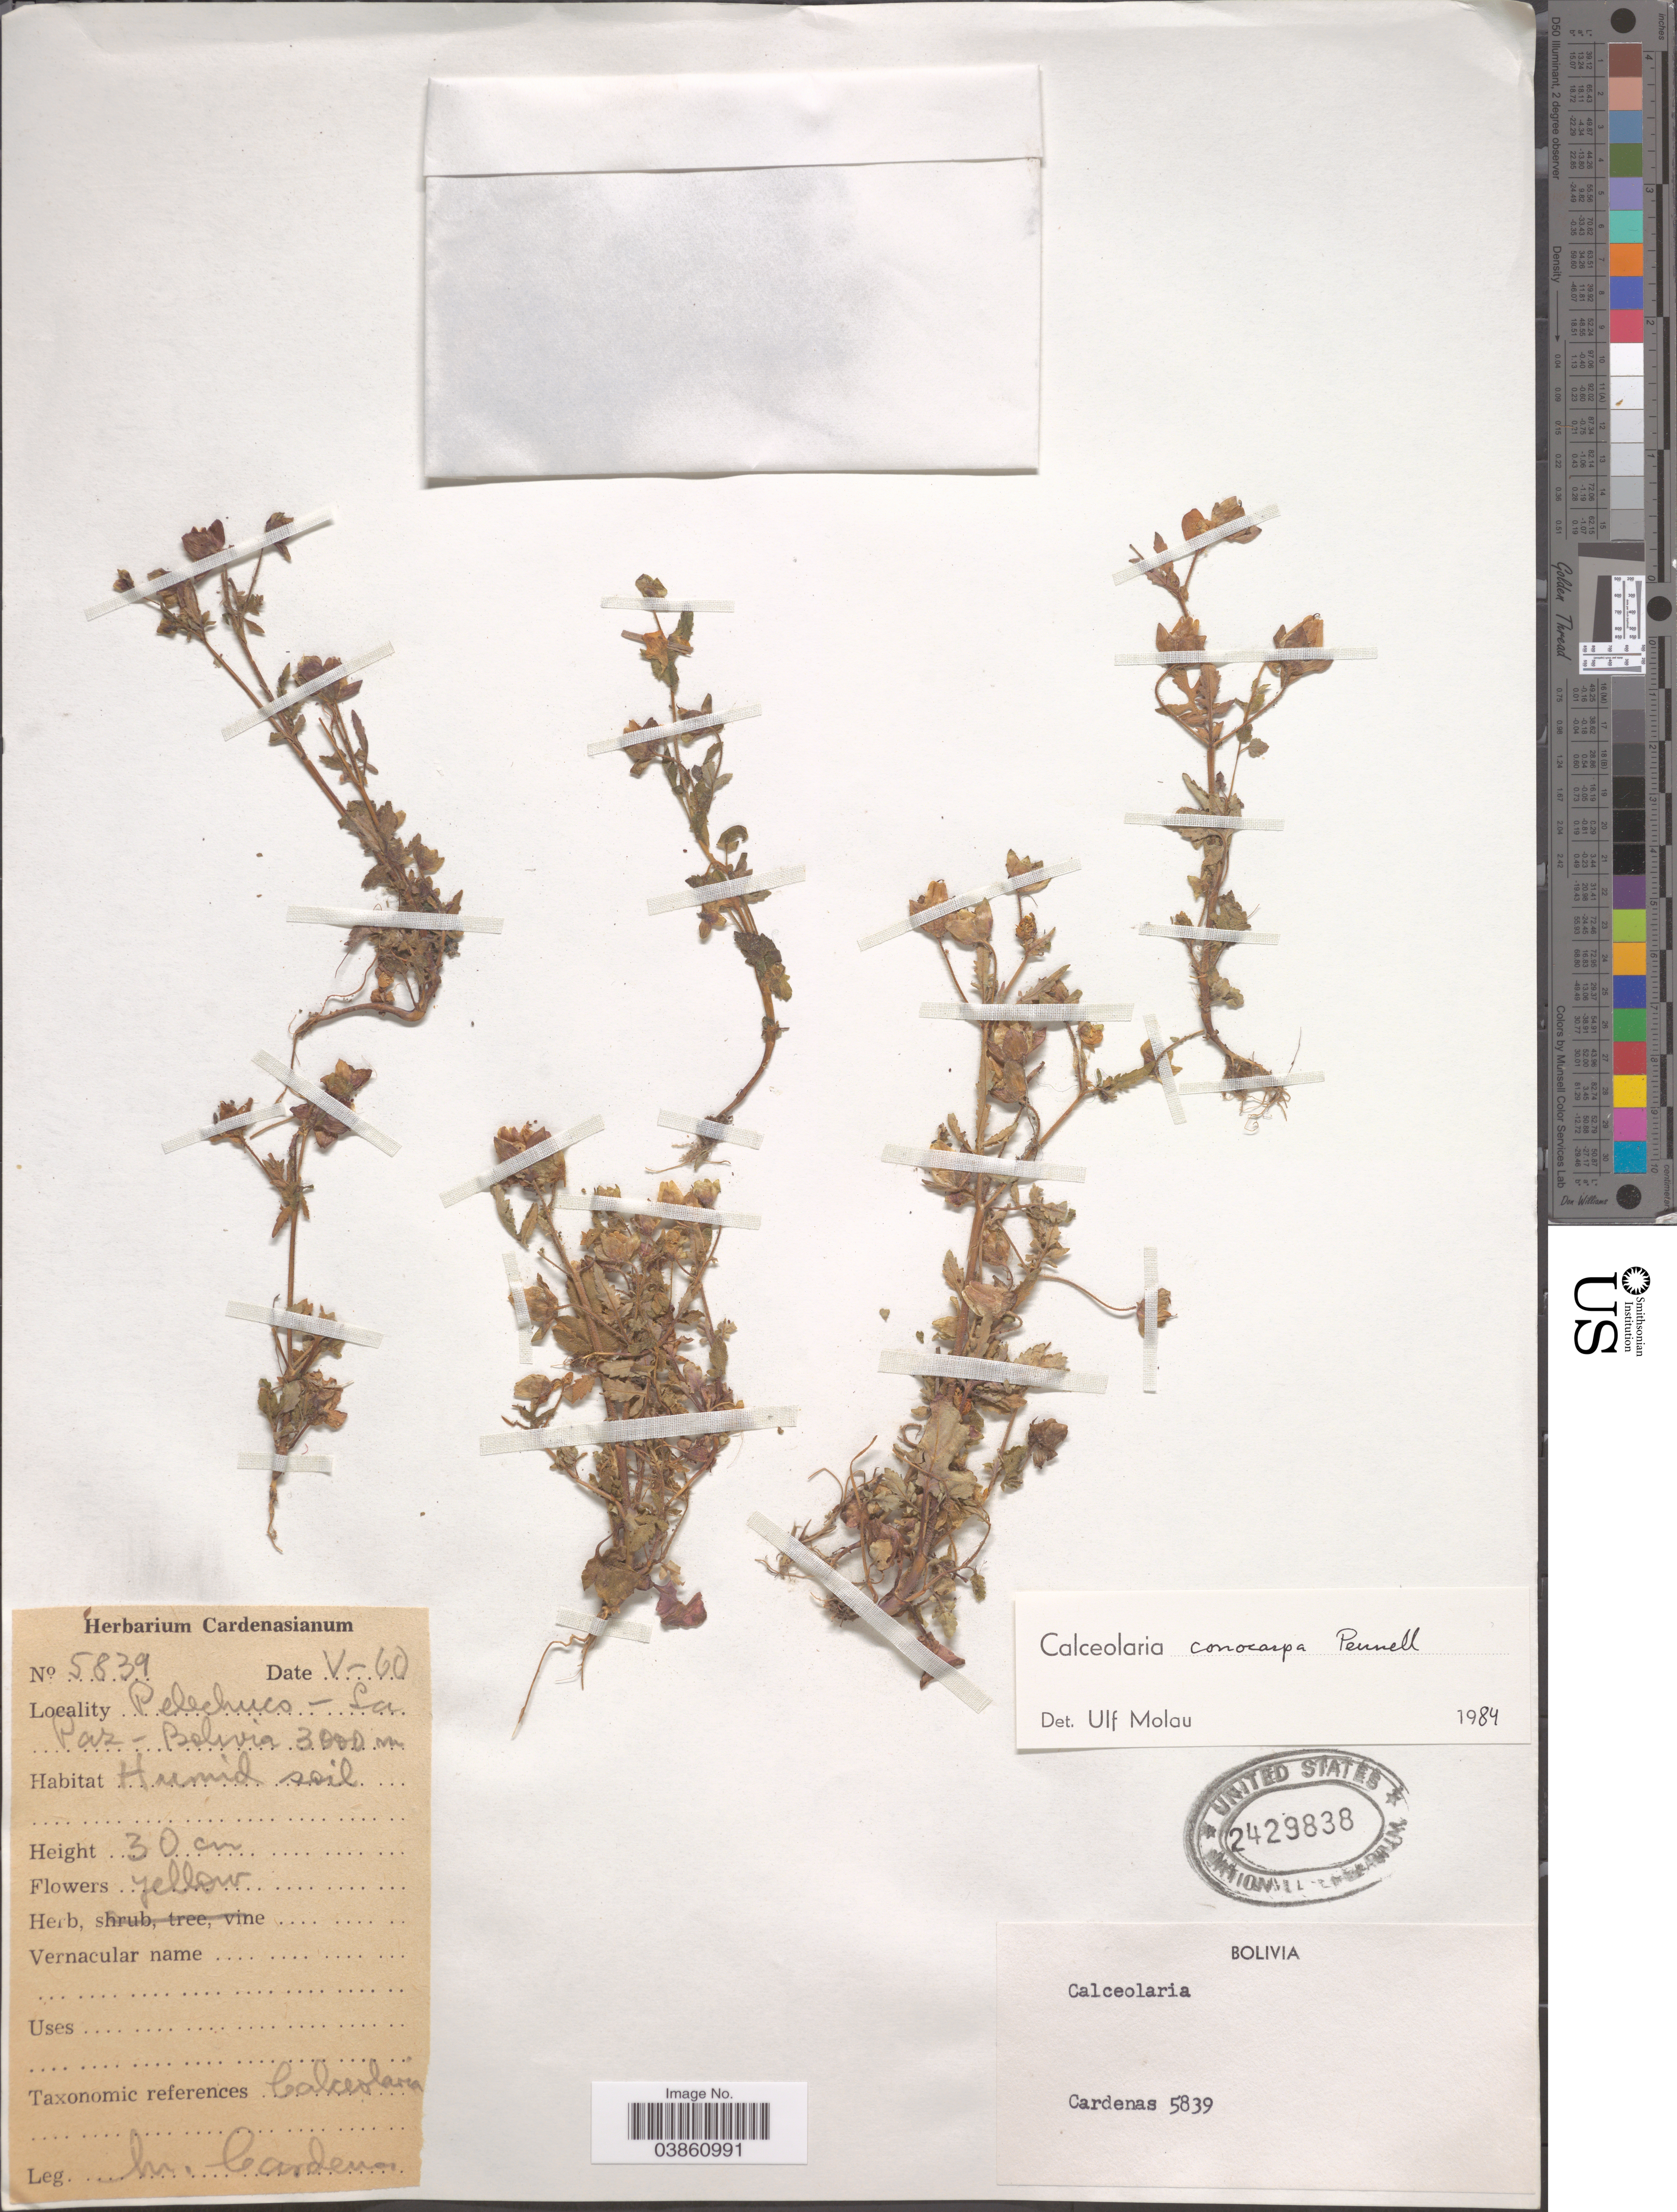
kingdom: Plantae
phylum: Tracheophyta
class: Magnoliopsida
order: Lamiales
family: Calceolariaceae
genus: Calceolaria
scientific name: Calceolaria conocarpa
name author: Pennell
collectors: M. Cárdenas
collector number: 5839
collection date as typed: Transcribed d/m/y: /5/60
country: Bolivia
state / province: La Paz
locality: Pelechuco.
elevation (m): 3000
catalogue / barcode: US 2429838